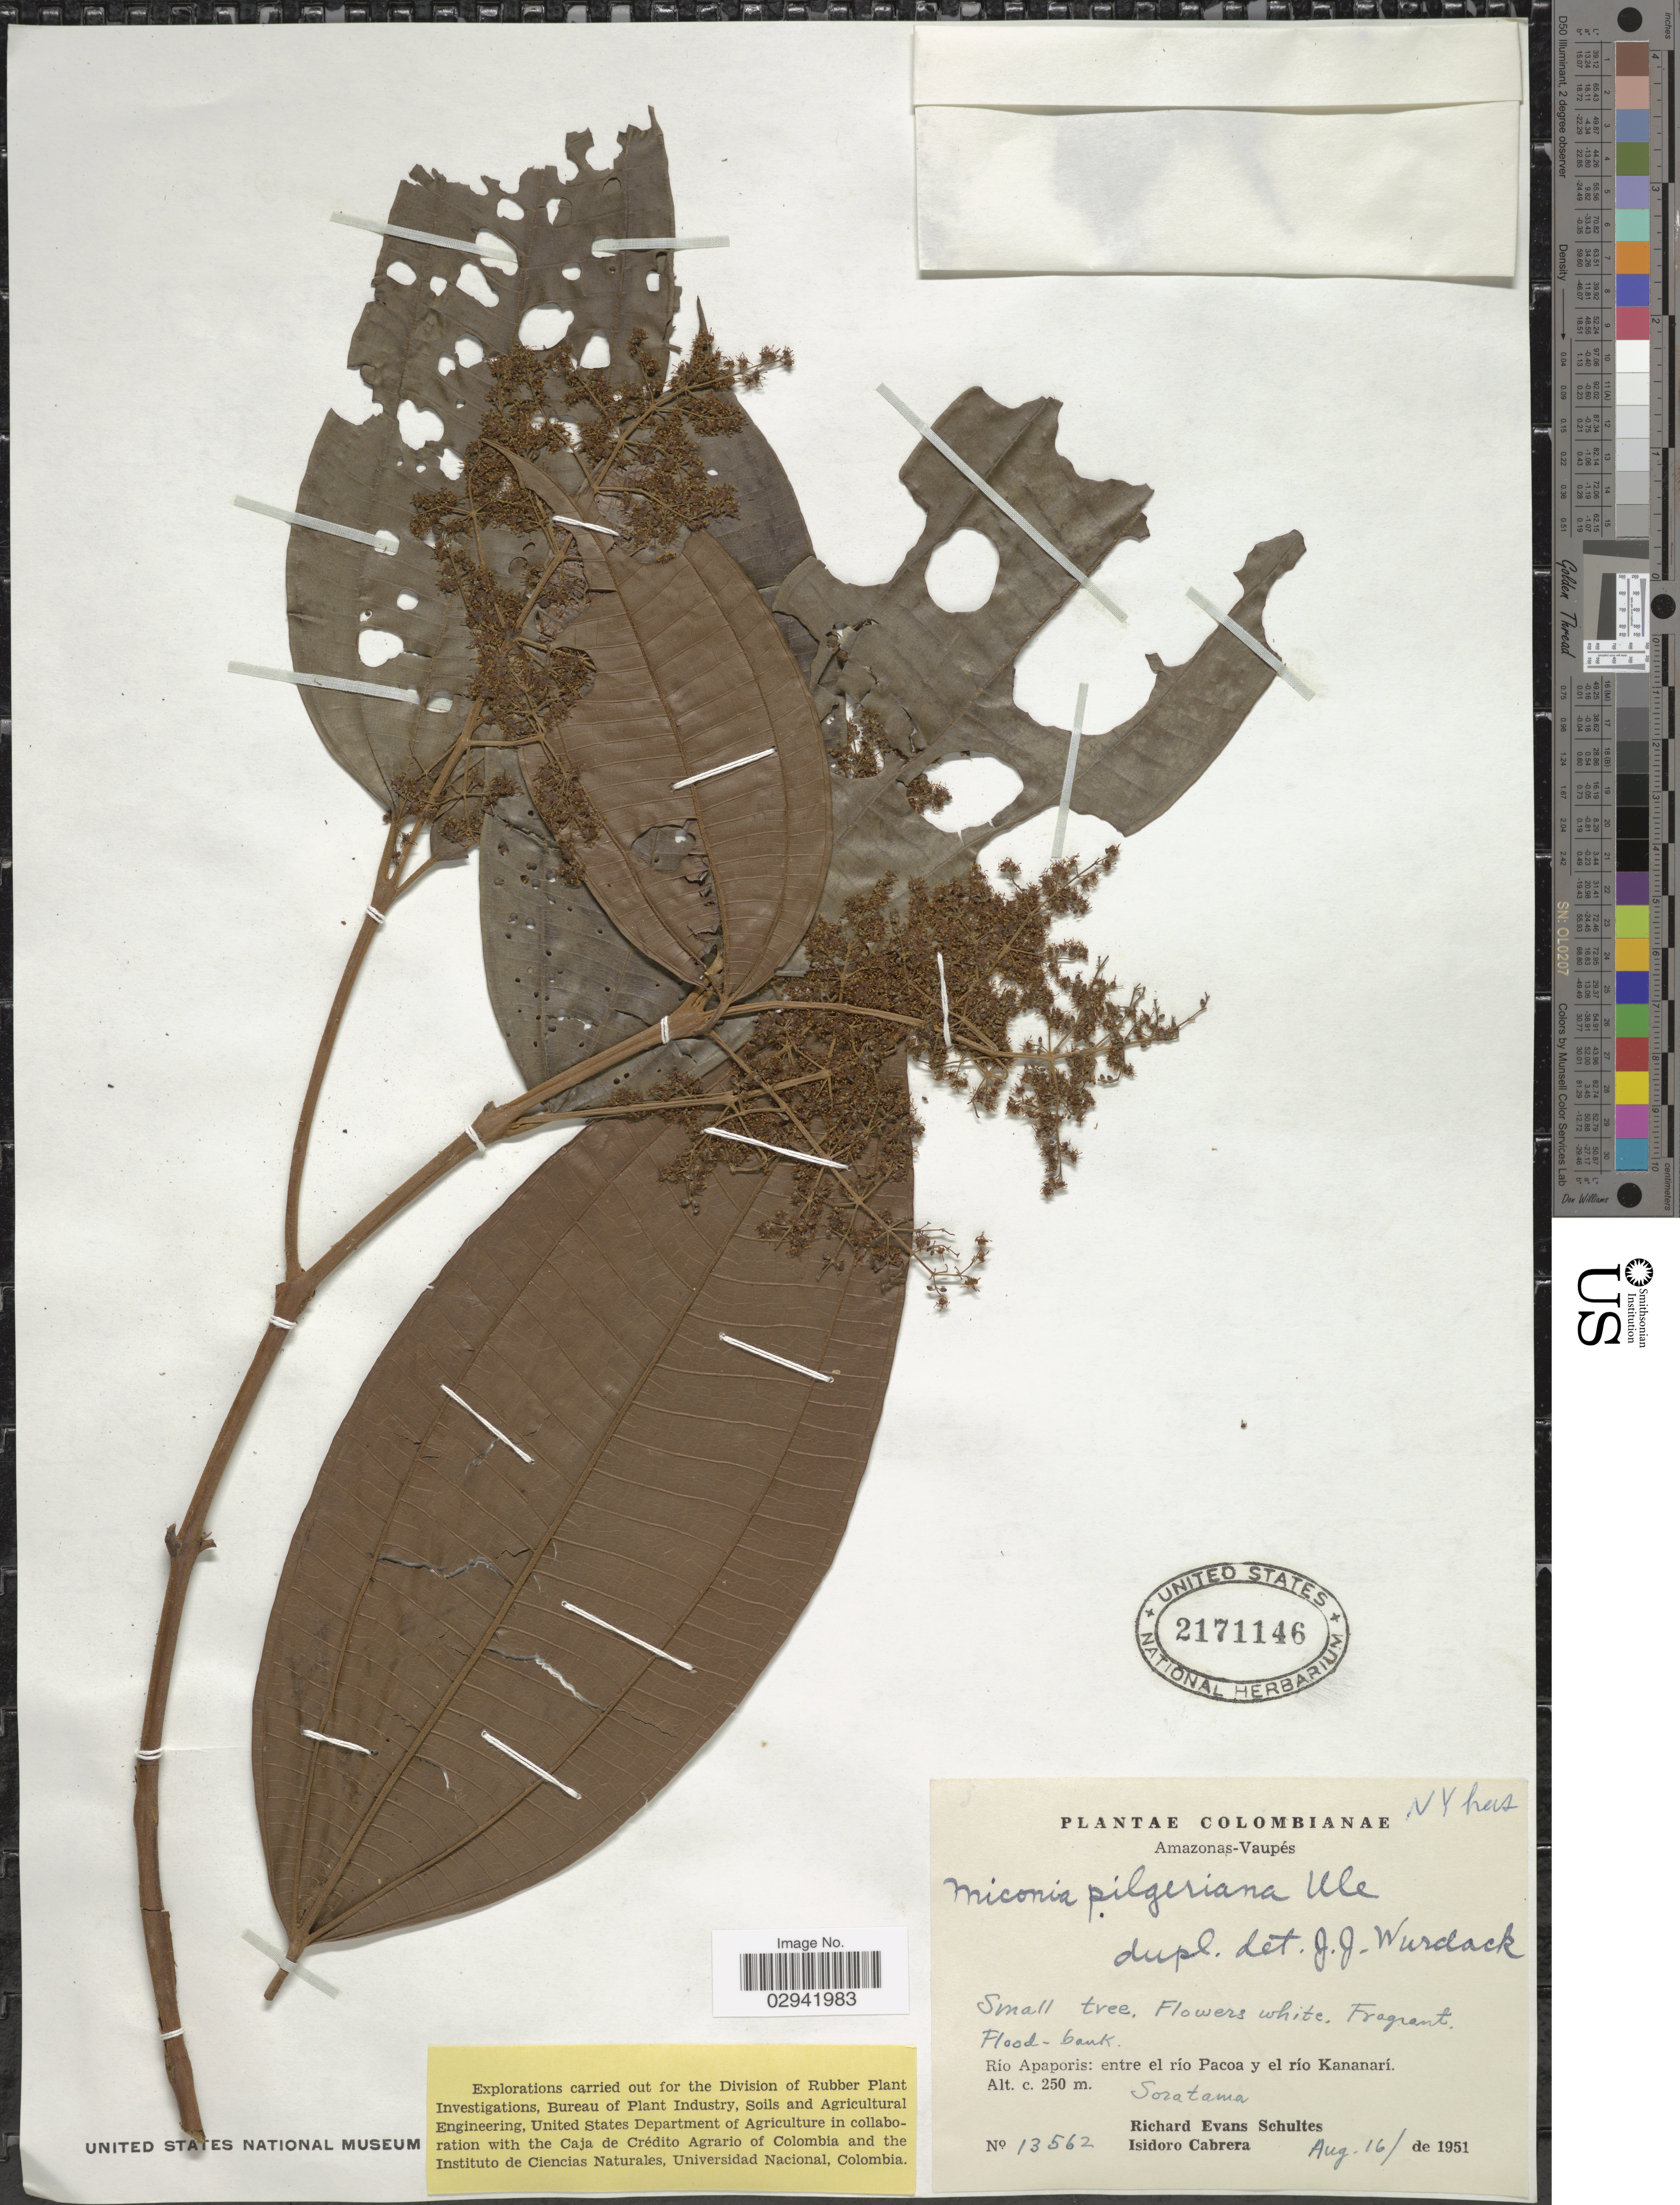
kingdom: Plantae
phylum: Tracheophyta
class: Magnoliopsida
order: Myrtales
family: Melastomataceae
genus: Miconia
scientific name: Miconia pilgeriana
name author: Ule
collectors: R. E. Schultes & I. Cabrera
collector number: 13562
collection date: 1951-08-16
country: Colombia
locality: Amazonas-Vaupés. Río Apaporis: entre el río Pacoa y el río Kananarí. Soratama.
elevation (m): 250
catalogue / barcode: US 2171146